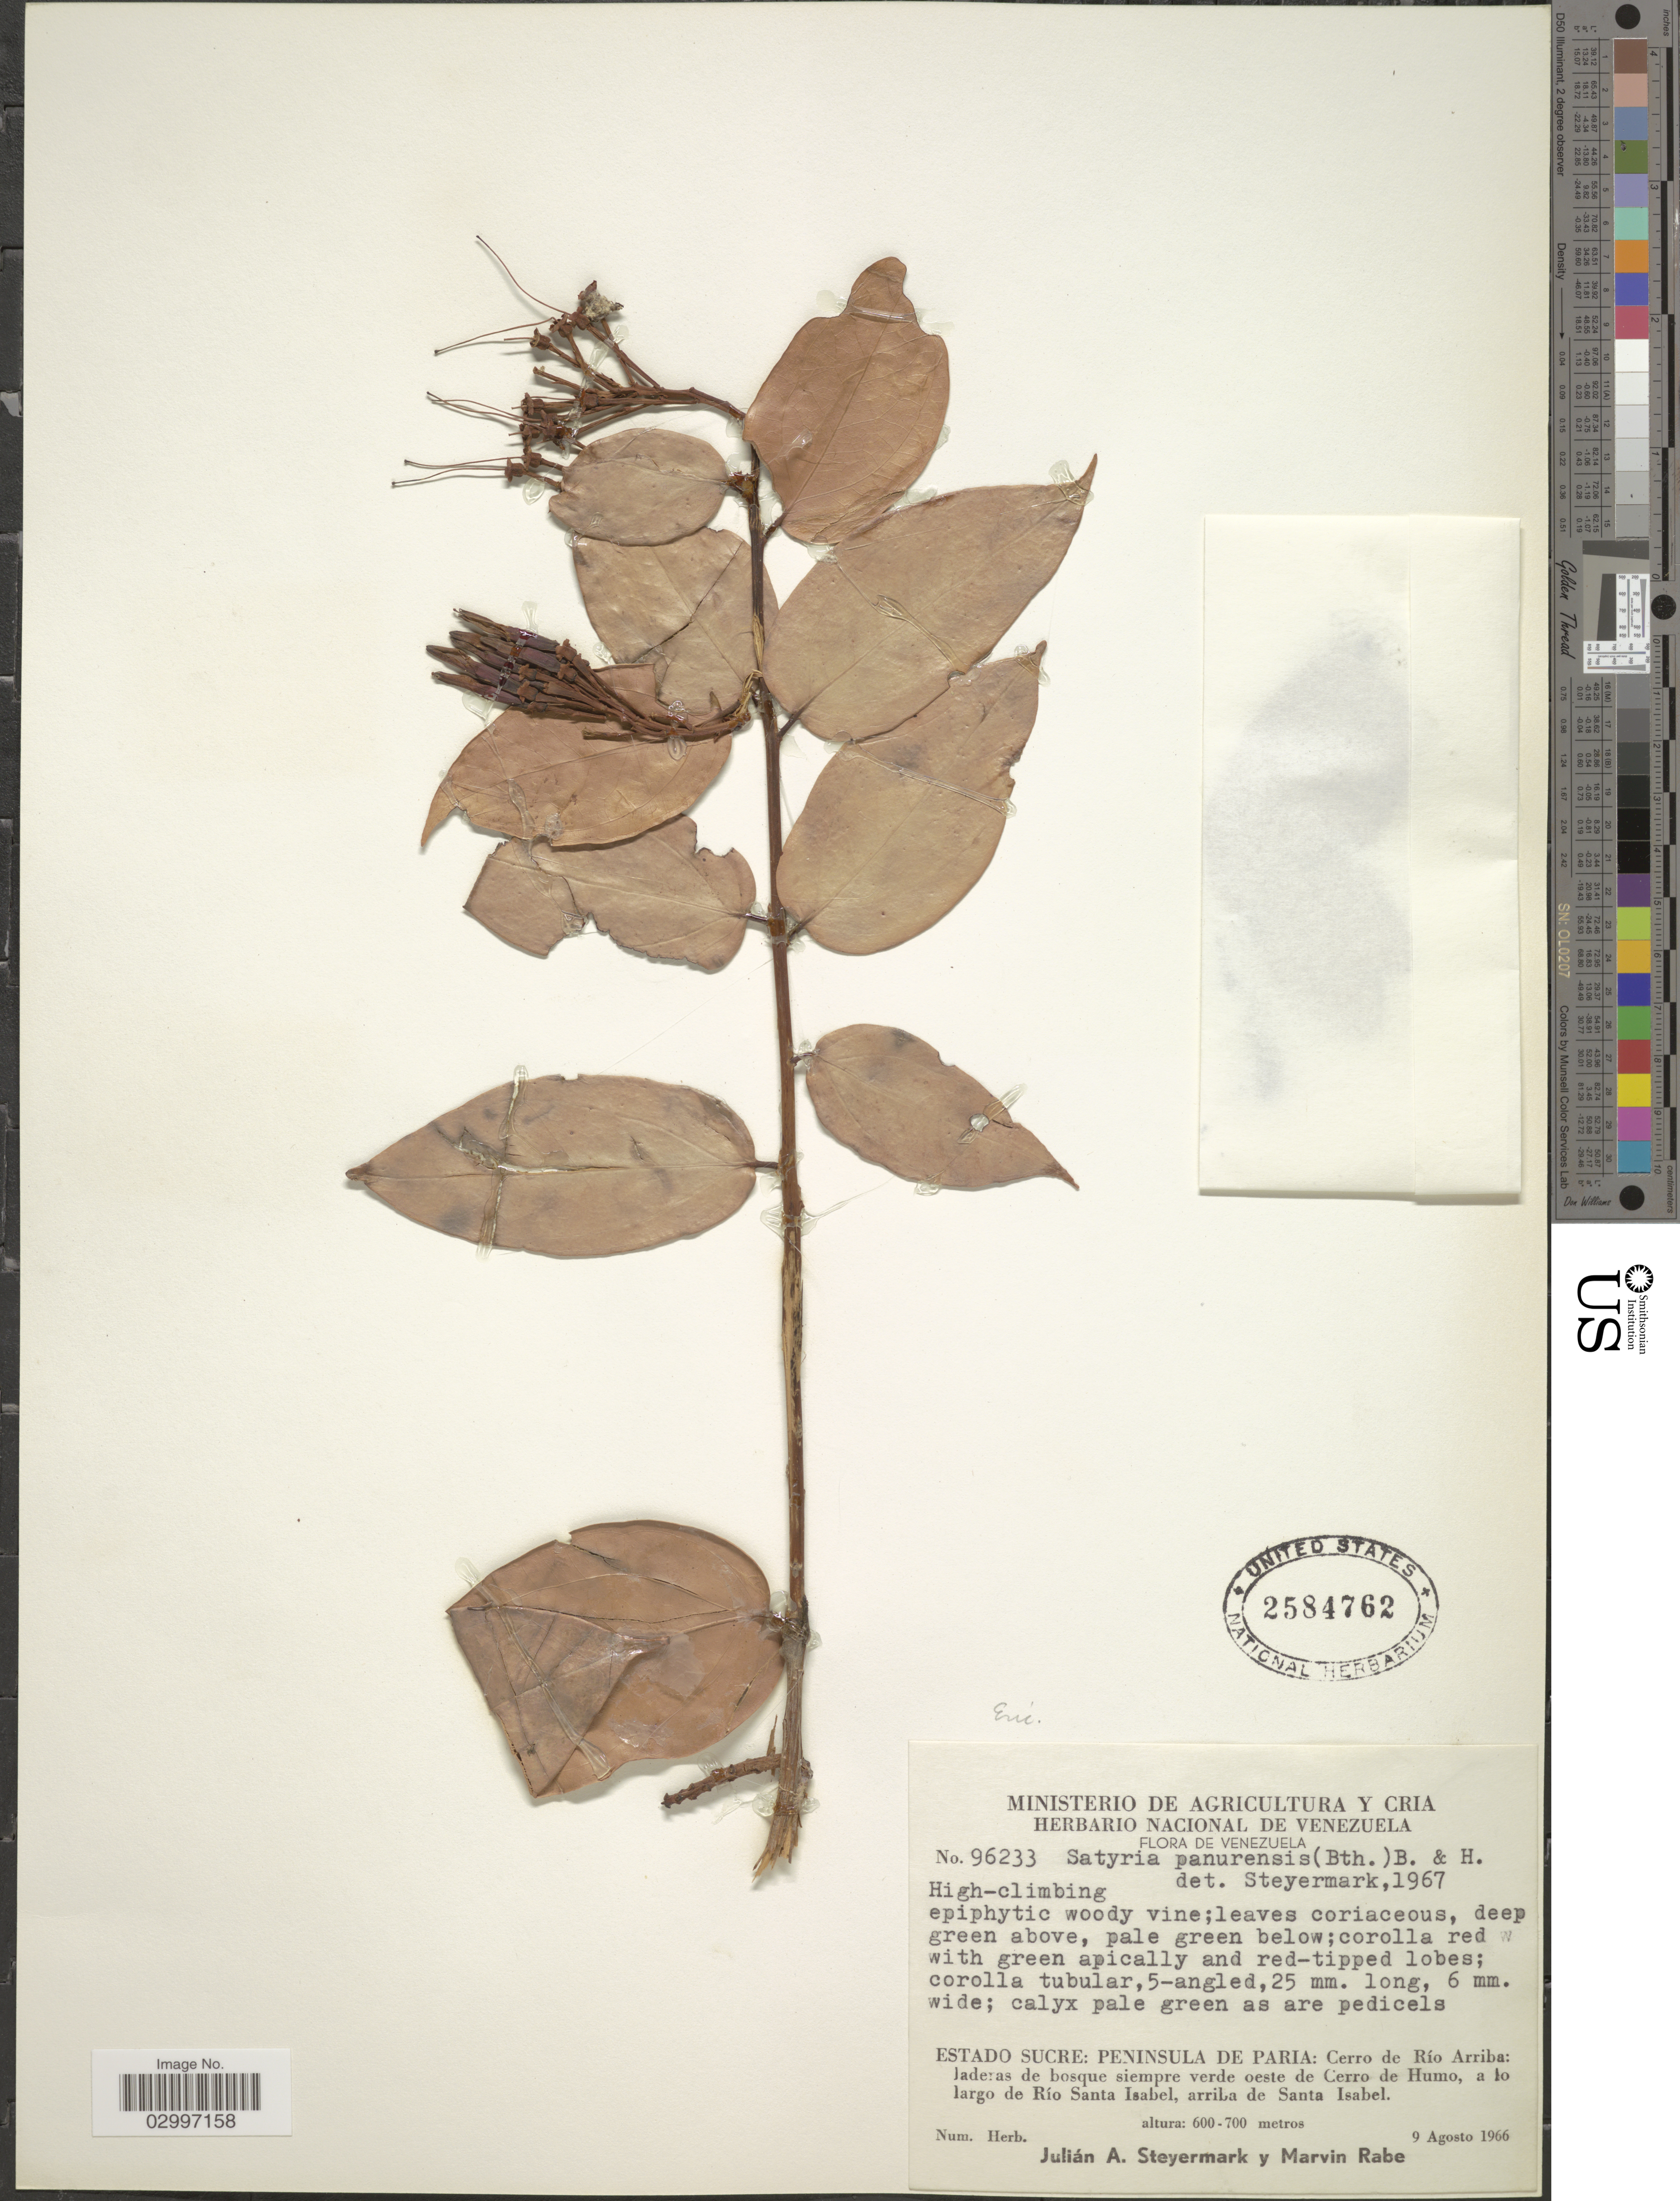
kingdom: Plantae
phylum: Tracheophyta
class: Magnoliopsida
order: Ericales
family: Ericaceae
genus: Satyria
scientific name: Satyria panurensis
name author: (Benth. ex Meisn.) Benth. & Hook. f. ex Nied.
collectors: J. Steyermark & M. Rabe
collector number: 96233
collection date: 1966-08-09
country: Venezuela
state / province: Sucre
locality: Peninsula De Paria: Cerro de Río Arriba: laderas de bosque siempre verde oeste de Cerro de Humo, a lo largo de Río Santa Isabel, arriba de Santa Isabel.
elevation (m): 600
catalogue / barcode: US 2584762